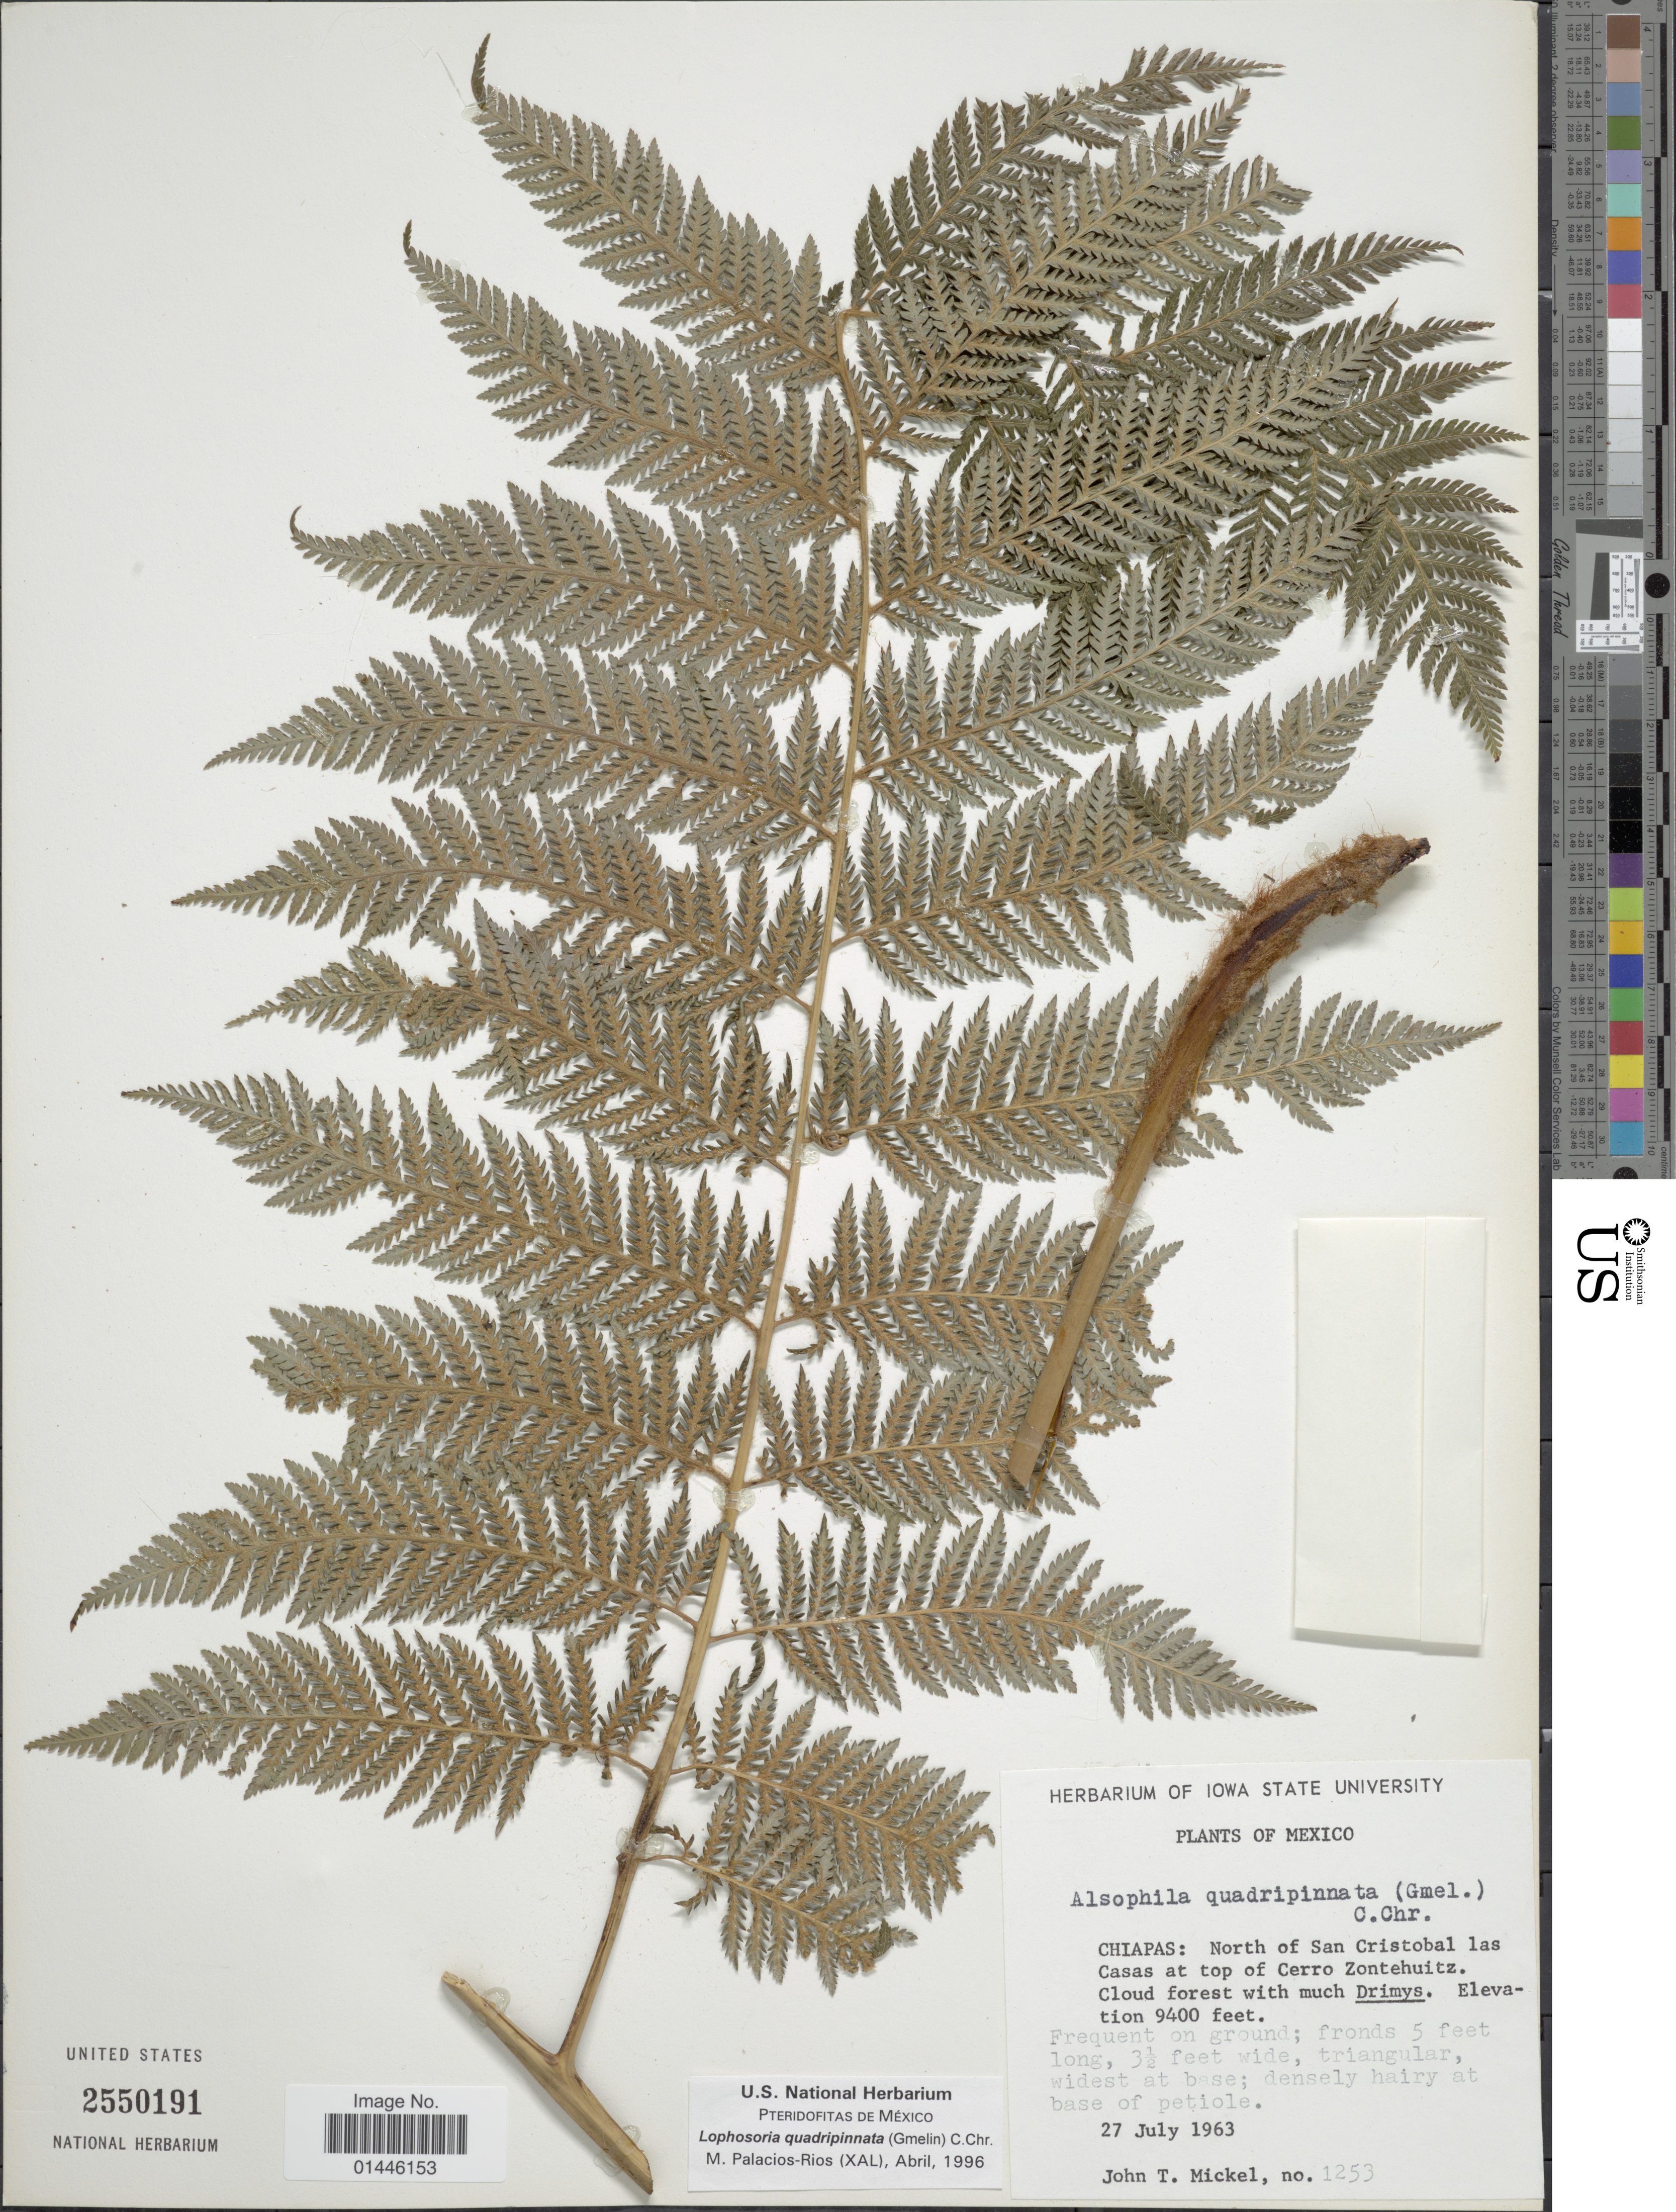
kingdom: Plantae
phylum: Tracheophyta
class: Polypodiopsida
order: Cyatheales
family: Dicksoniaceae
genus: Lophosoria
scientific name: Lophosoria quadripinnata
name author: (J.F. Gmel.) C. Chr.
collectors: J. T. Mickel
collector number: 1253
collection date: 1963-07-27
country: Mexico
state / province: Chiapas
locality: North of San Cristobal las Casas at top of Cerro Zontehuitz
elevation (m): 2865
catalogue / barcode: US 2550191